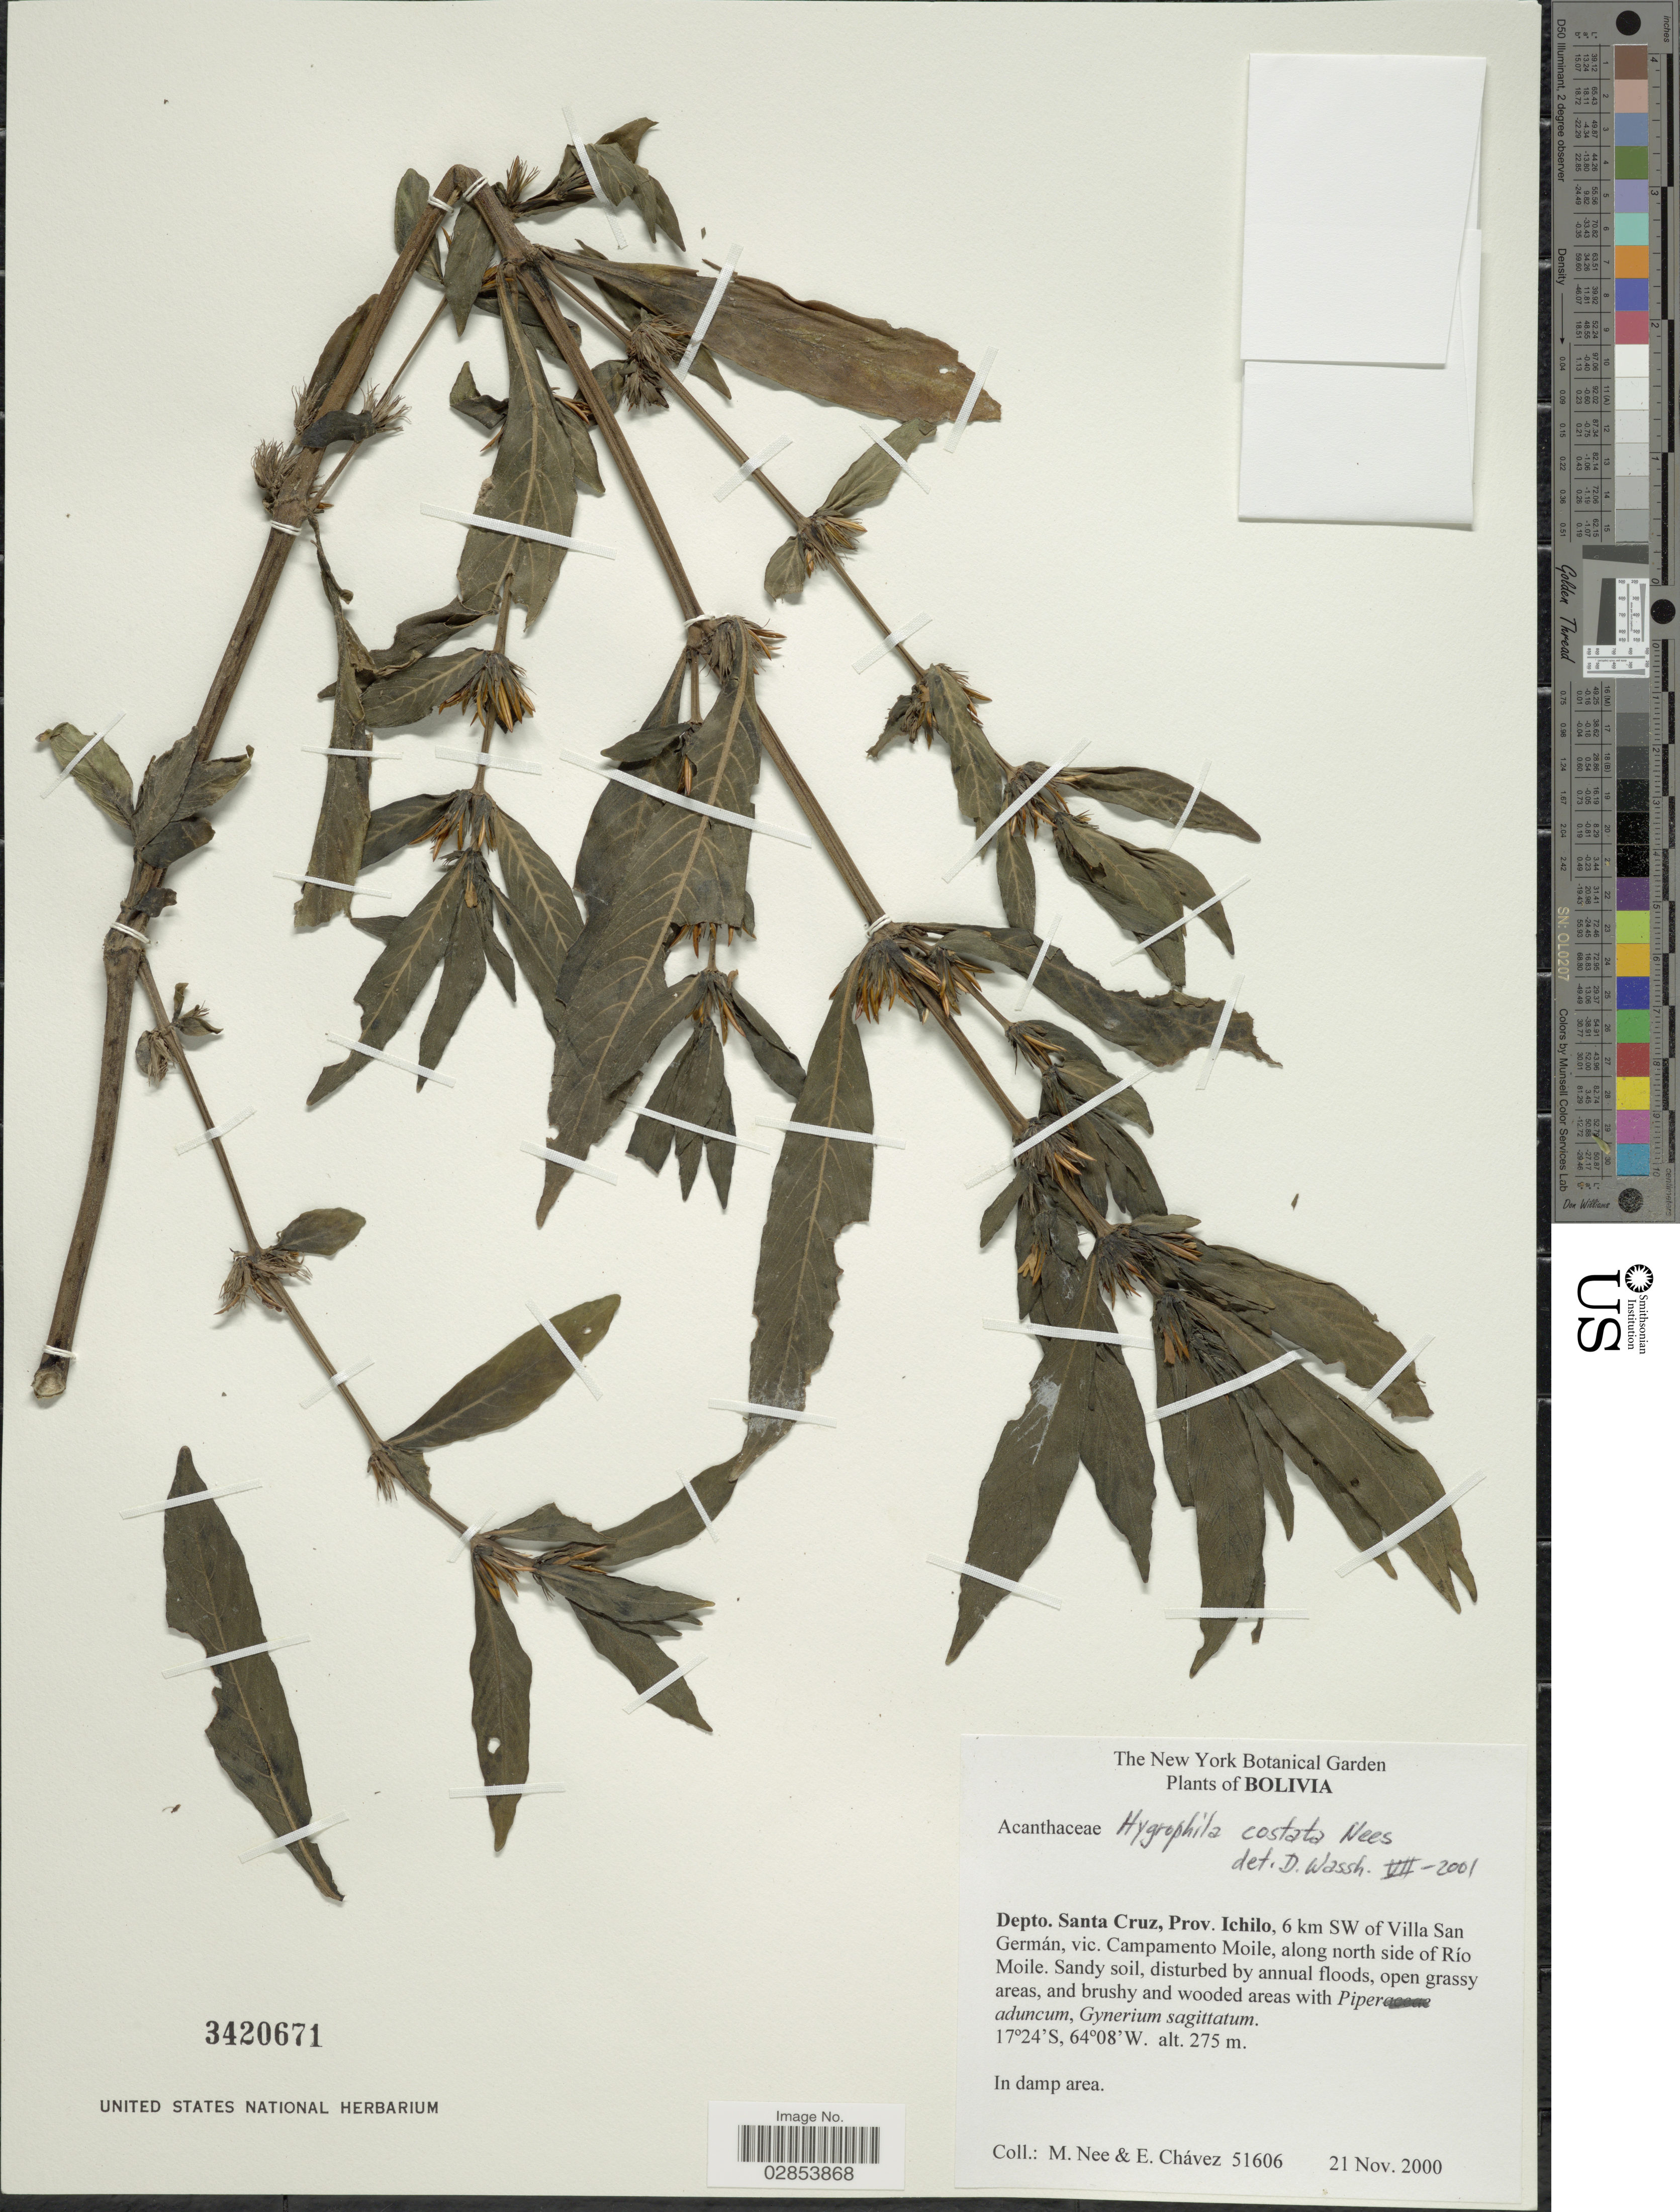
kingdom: Plantae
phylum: Tracheophyta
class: Magnoliopsida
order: Lamiales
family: Acanthaceae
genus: Hygrophila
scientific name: Hygrophila costata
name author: Nees & T. Nees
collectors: M. Nee & E. Chávez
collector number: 51606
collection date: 2000-11-21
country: Bolivia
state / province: Santa Cruz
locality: Depto. Santa Cruz, Prov. Ichilo, 6 km SW of Villa San Germán, vic. Campamento Moile, along north side of Río Moile.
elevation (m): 275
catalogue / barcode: US 3420671